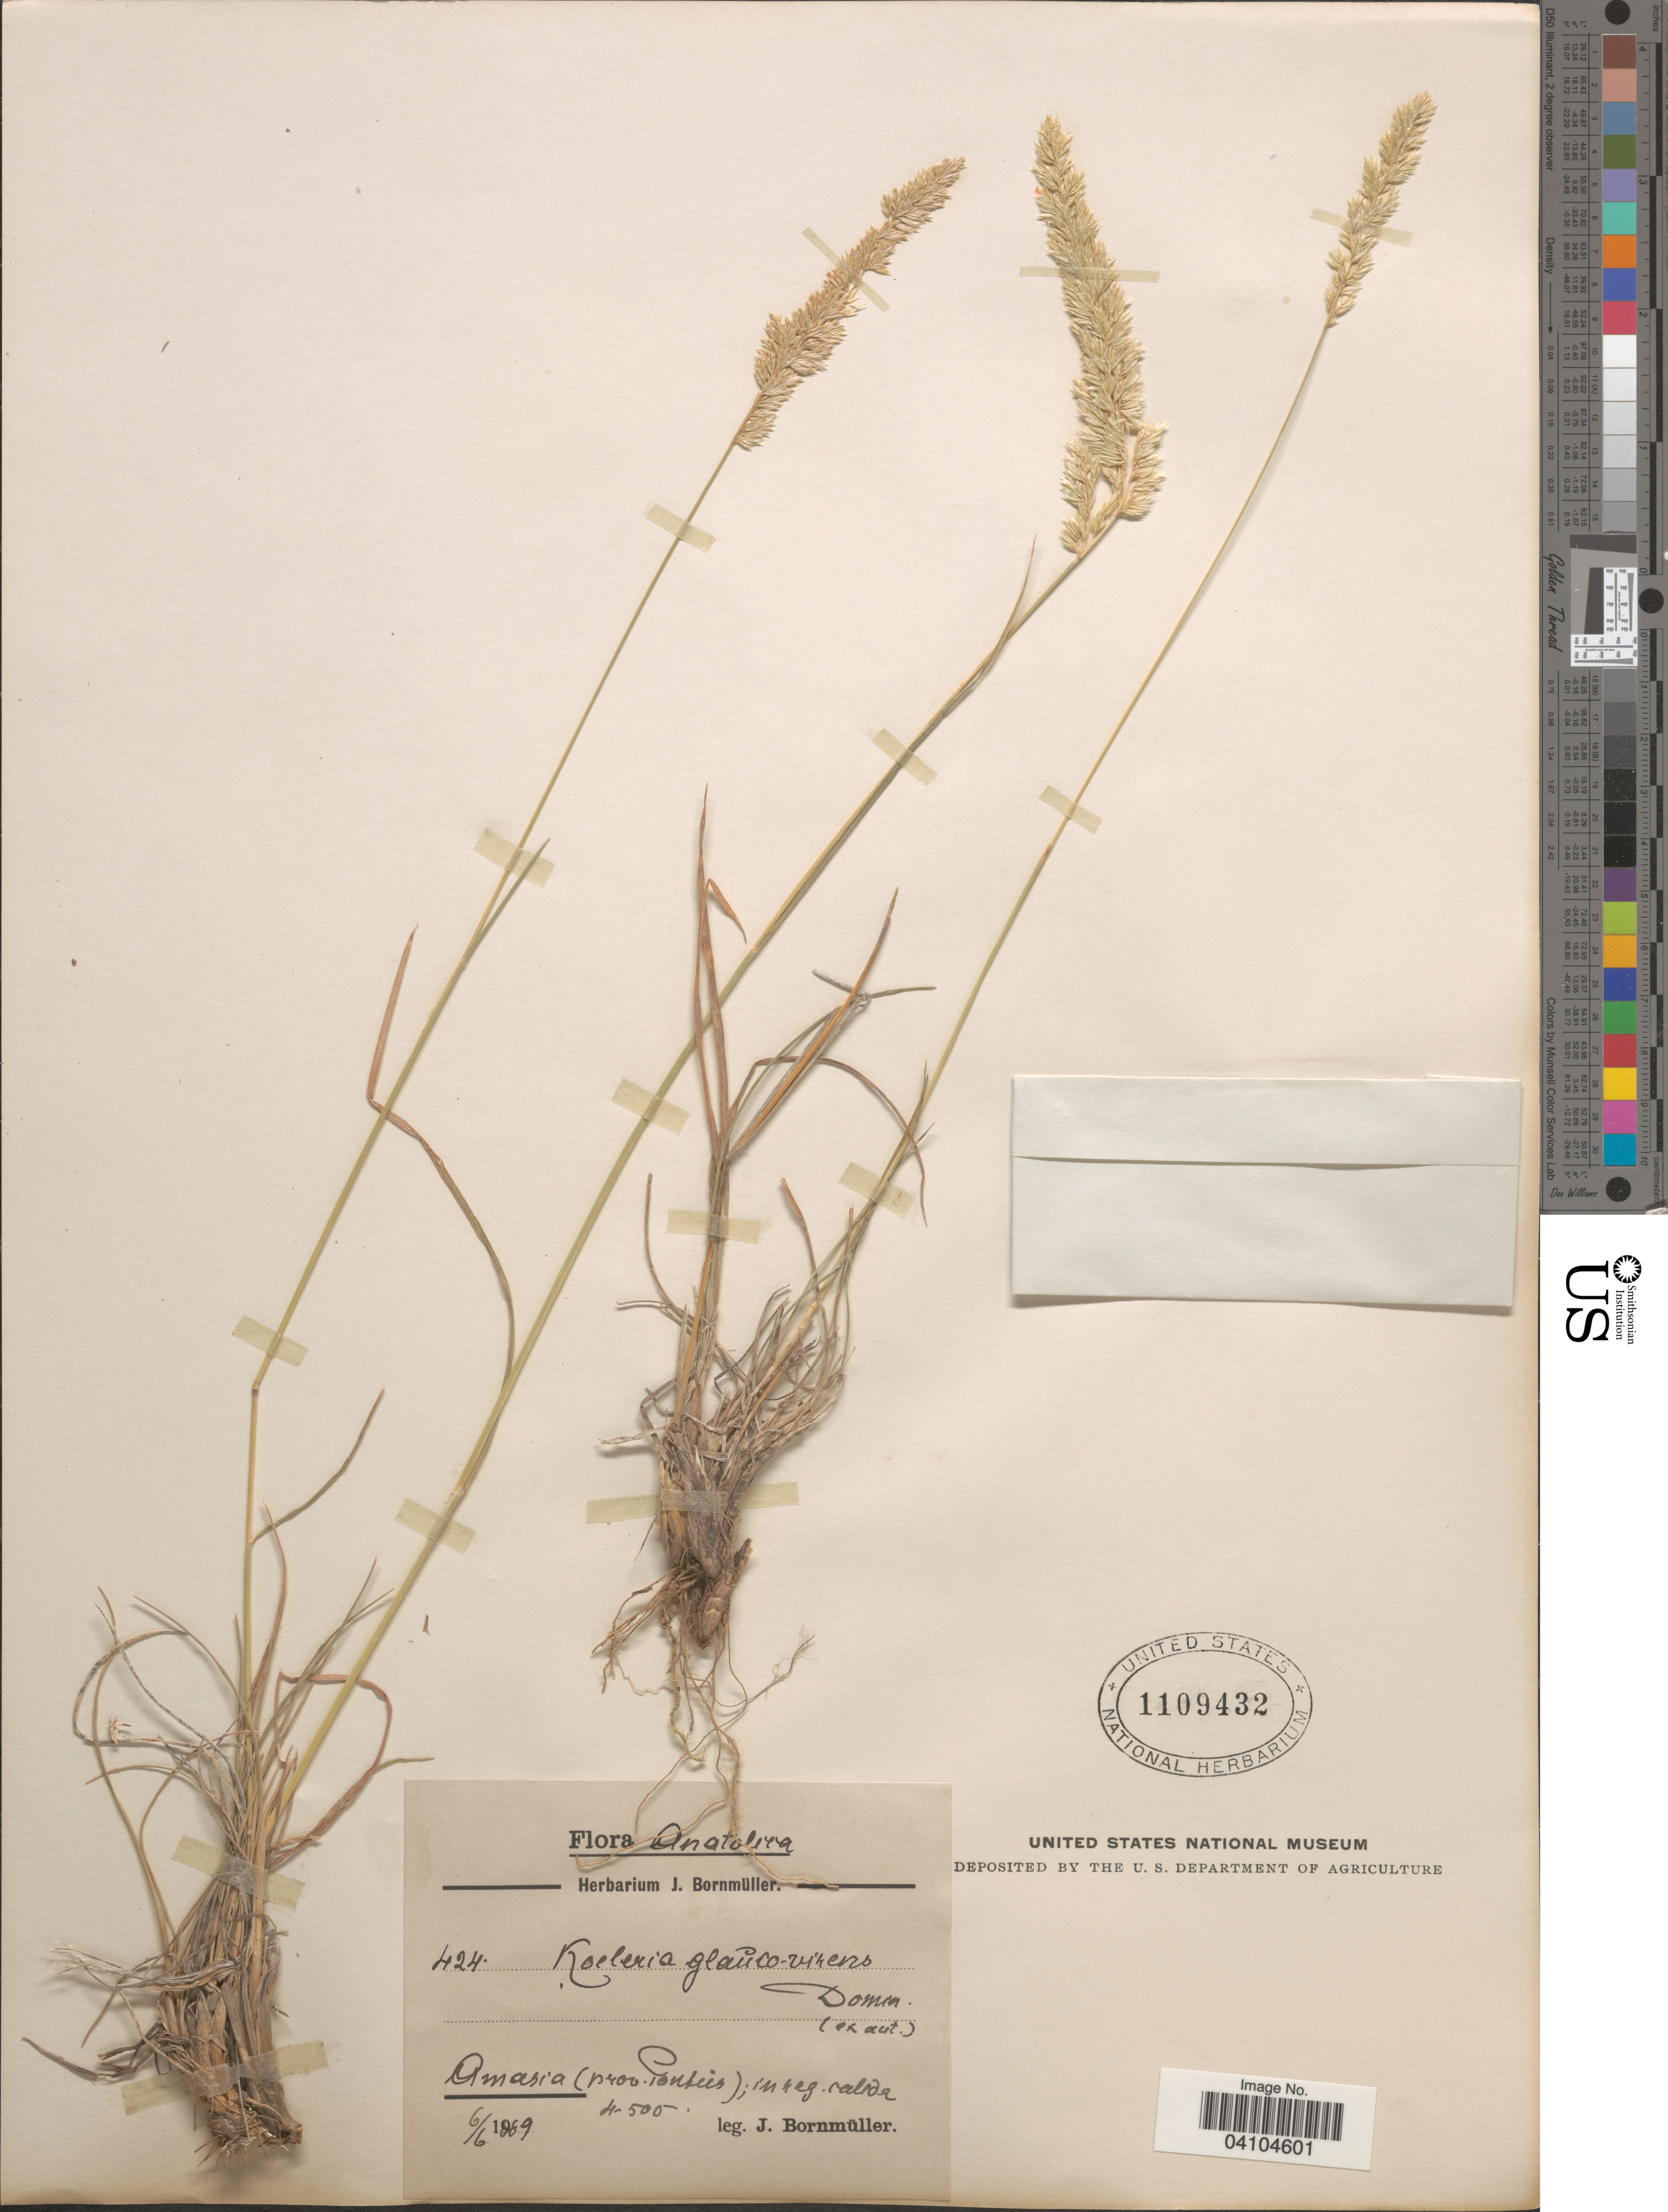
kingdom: Plantae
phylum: Tracheophyta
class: Liliopsida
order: Poales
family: Poaceae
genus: Koeleria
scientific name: Koeleria macrantha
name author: (Ledeb.) Schult.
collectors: J. Bornmüller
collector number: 424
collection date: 1889-06-06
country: Turkey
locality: Anatolica. Amasia (prov. Pontus); in reg. calda.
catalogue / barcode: US 1109432